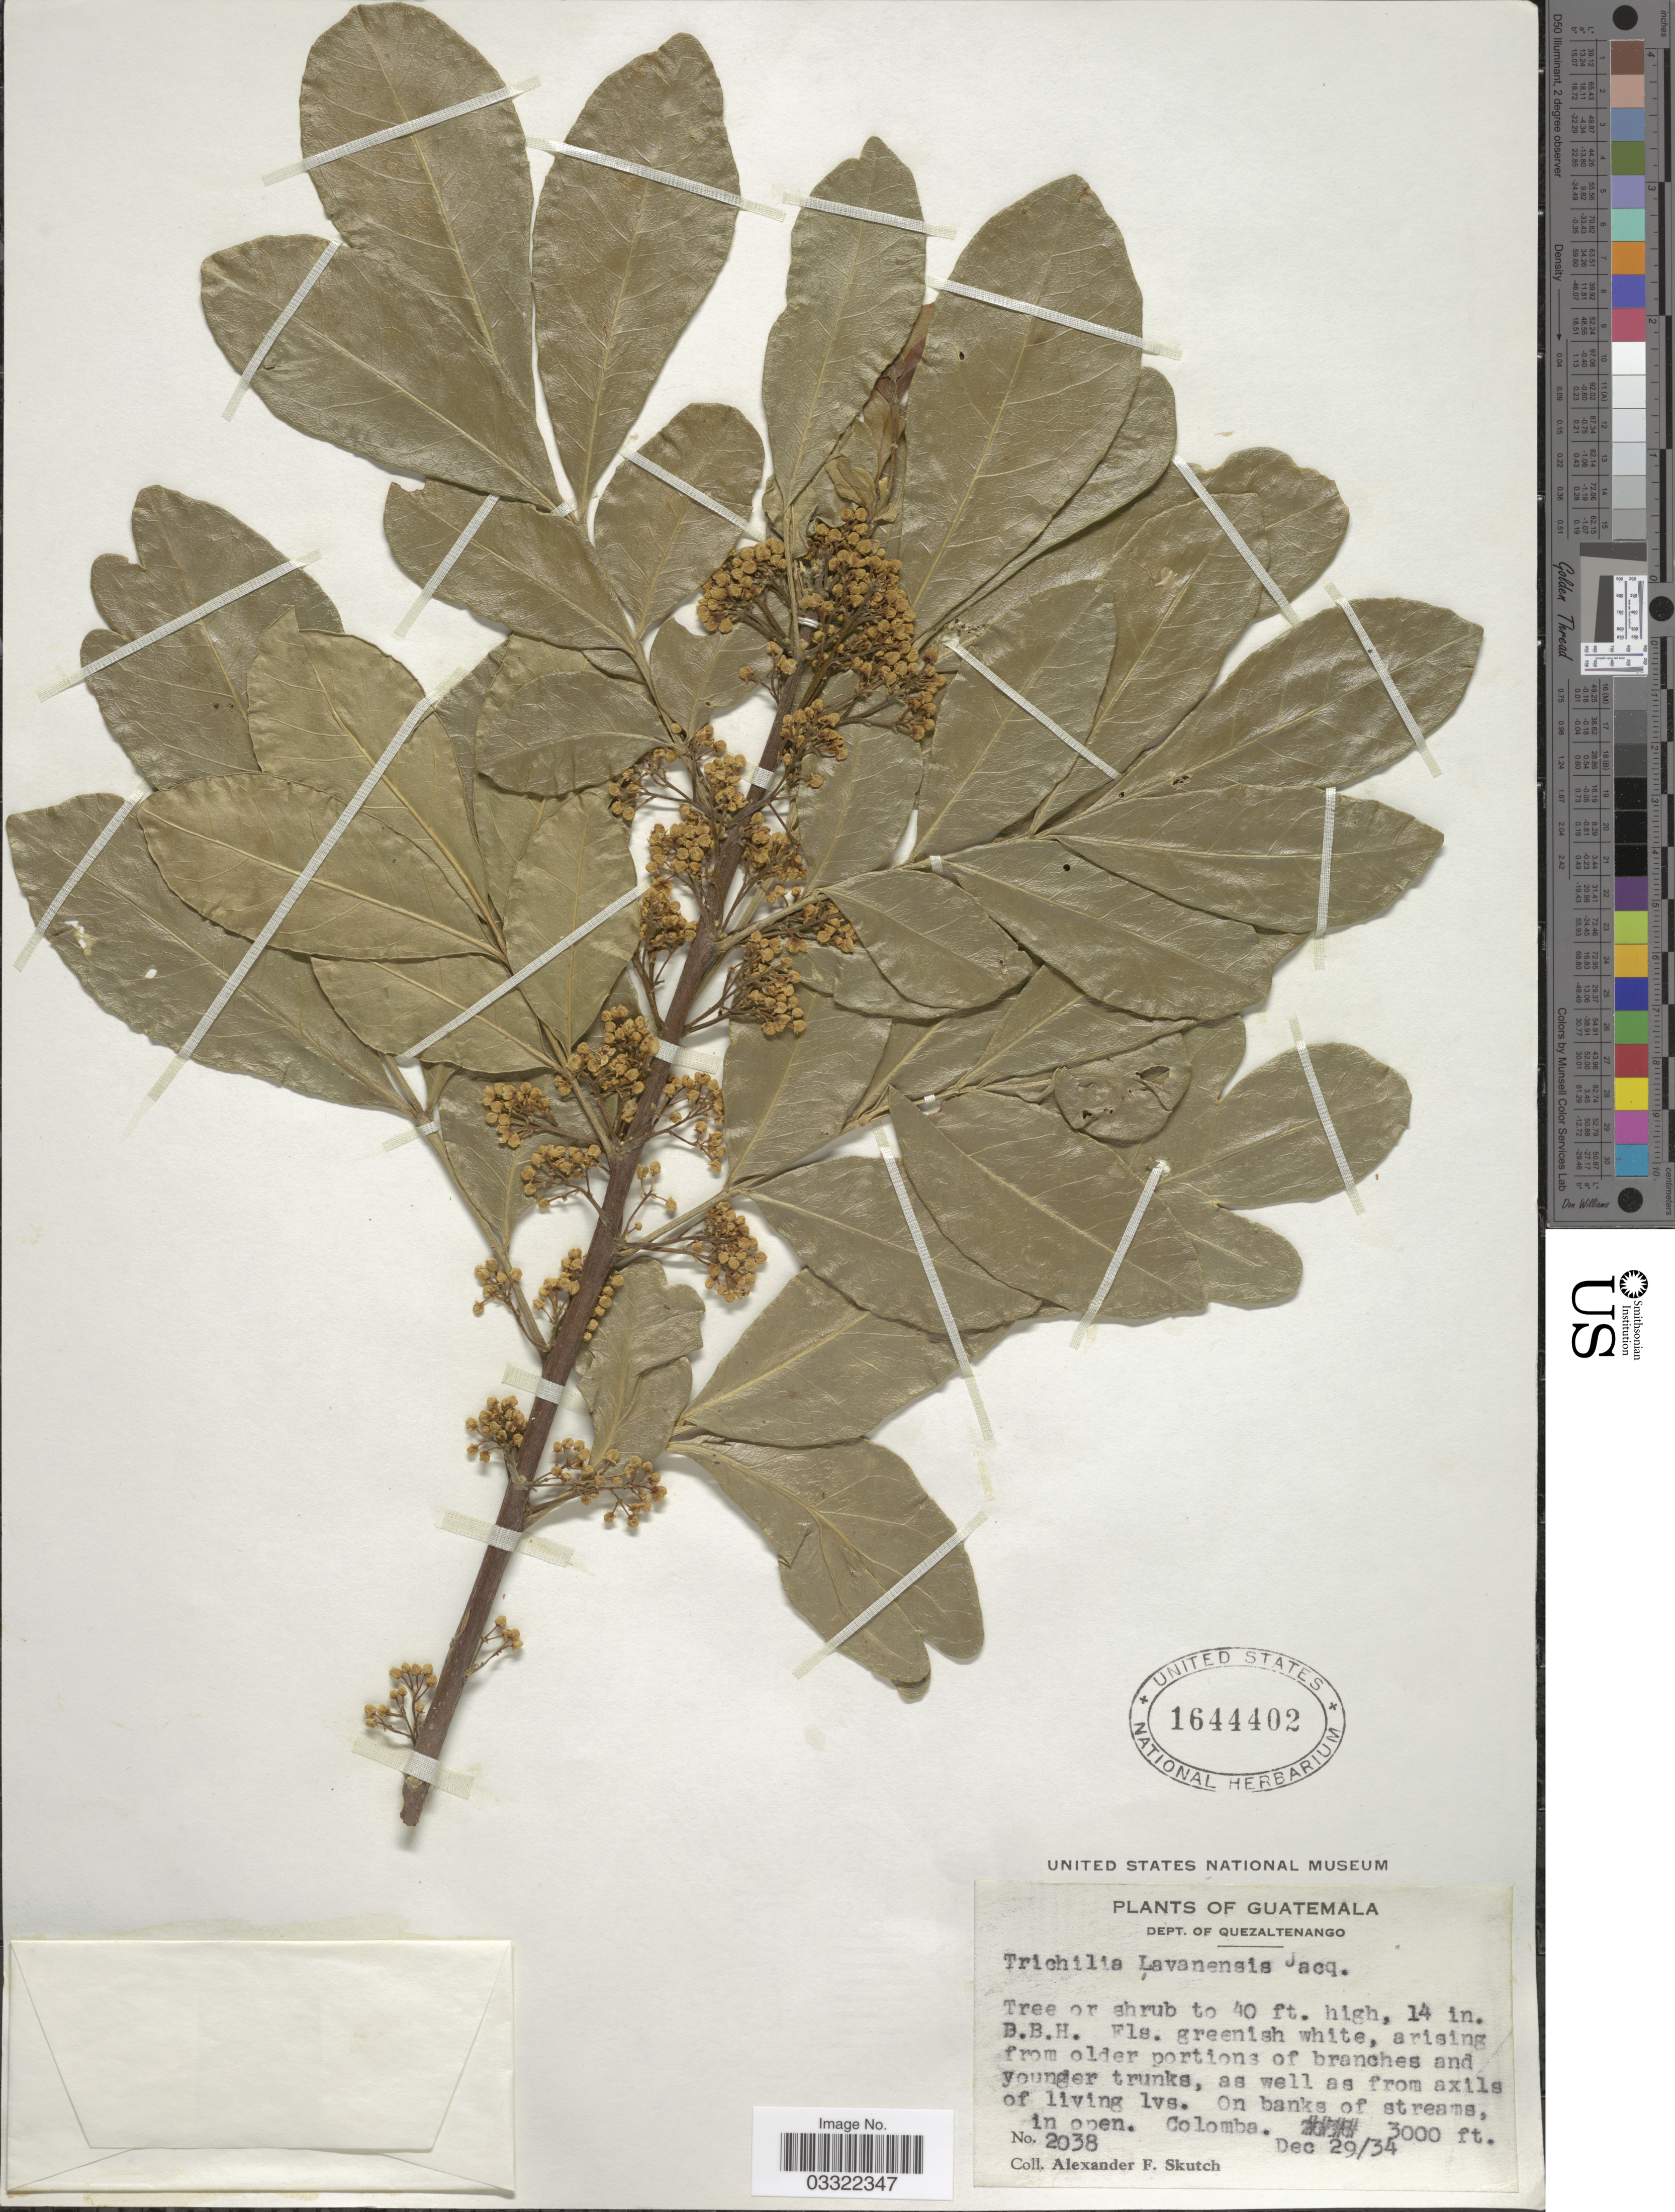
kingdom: Plantae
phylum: Tracheophyta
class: Magnoliopsida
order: Sapindales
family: Meliaceae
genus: Trichilia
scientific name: Trichilia havanensis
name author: Jacq.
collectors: A. F. Skutch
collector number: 2038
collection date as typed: Transcribed d/m/y: 29/12/34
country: Guatemala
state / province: Quetzaltenango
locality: Dept. of Quezaltenango. Colomba.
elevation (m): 914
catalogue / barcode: US 1644402